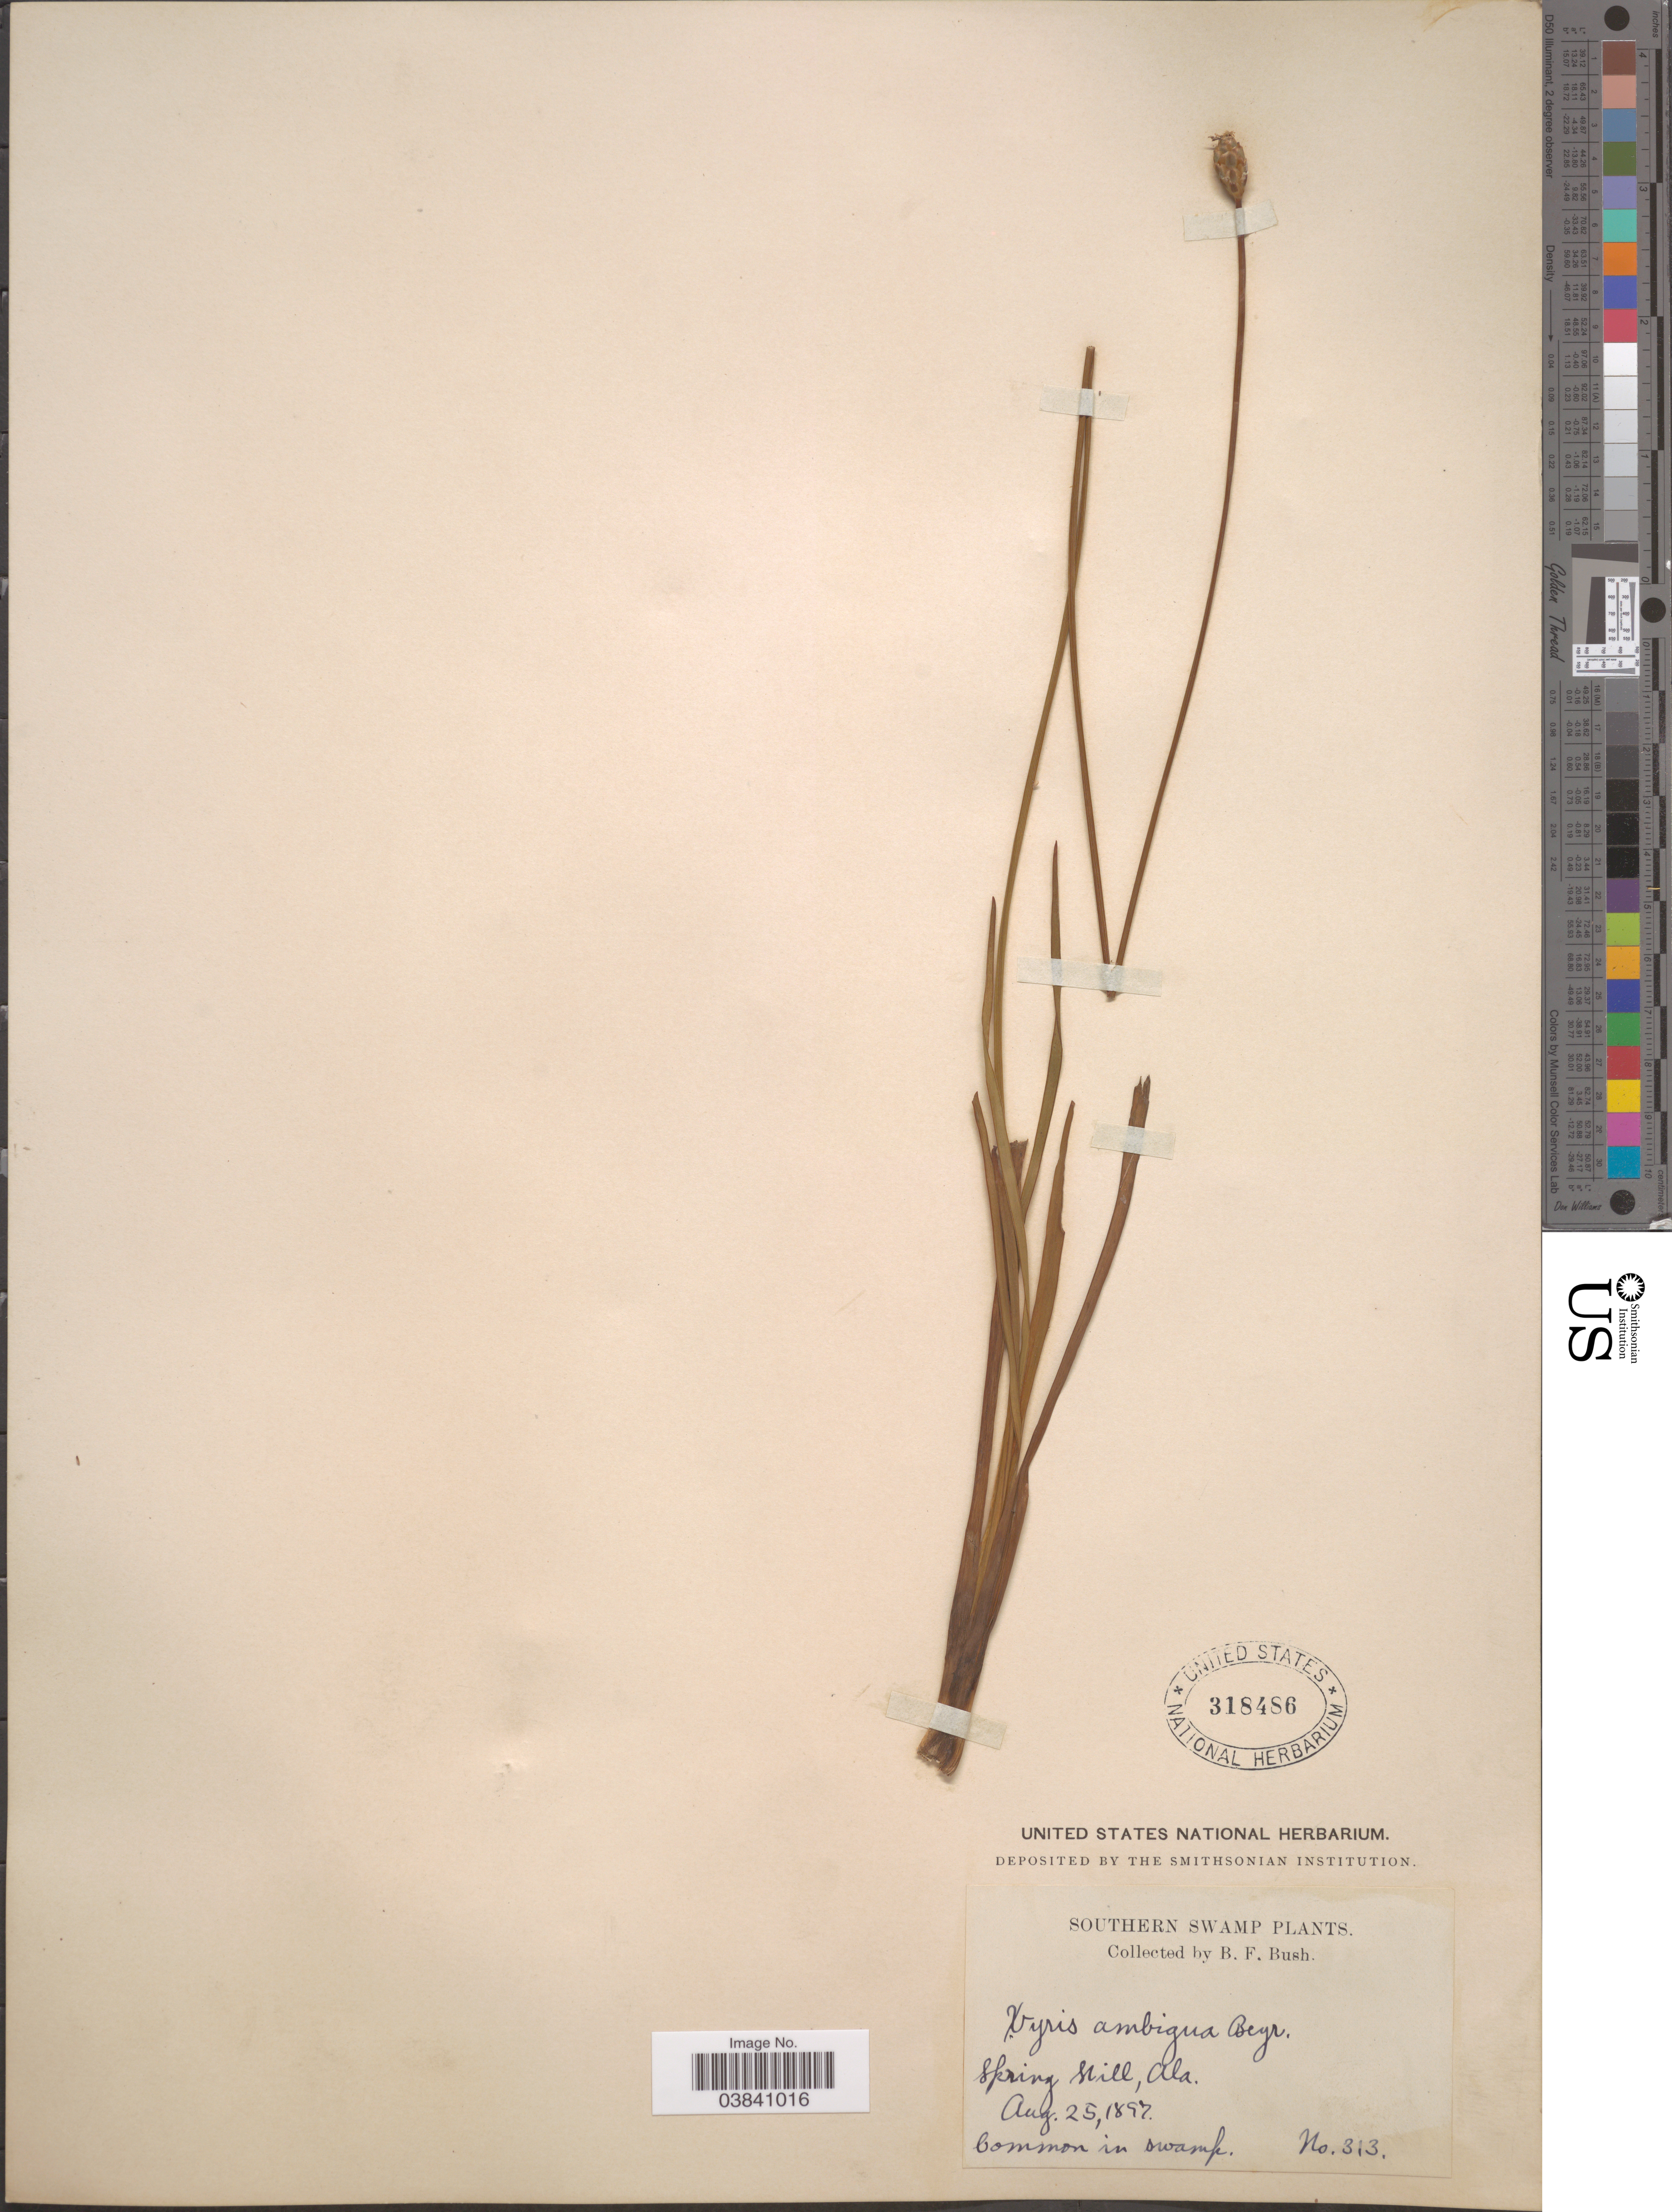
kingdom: Plantae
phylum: Tracheophyta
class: Liliopsida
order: Poales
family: Xyridaceae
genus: Xyris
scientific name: Xyris ambigua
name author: Beyr. ex Kunth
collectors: B. F. Bush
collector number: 313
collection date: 1897-08-25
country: United States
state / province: Alabama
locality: Southern Swamp. Spring Hill.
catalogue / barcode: US 318486